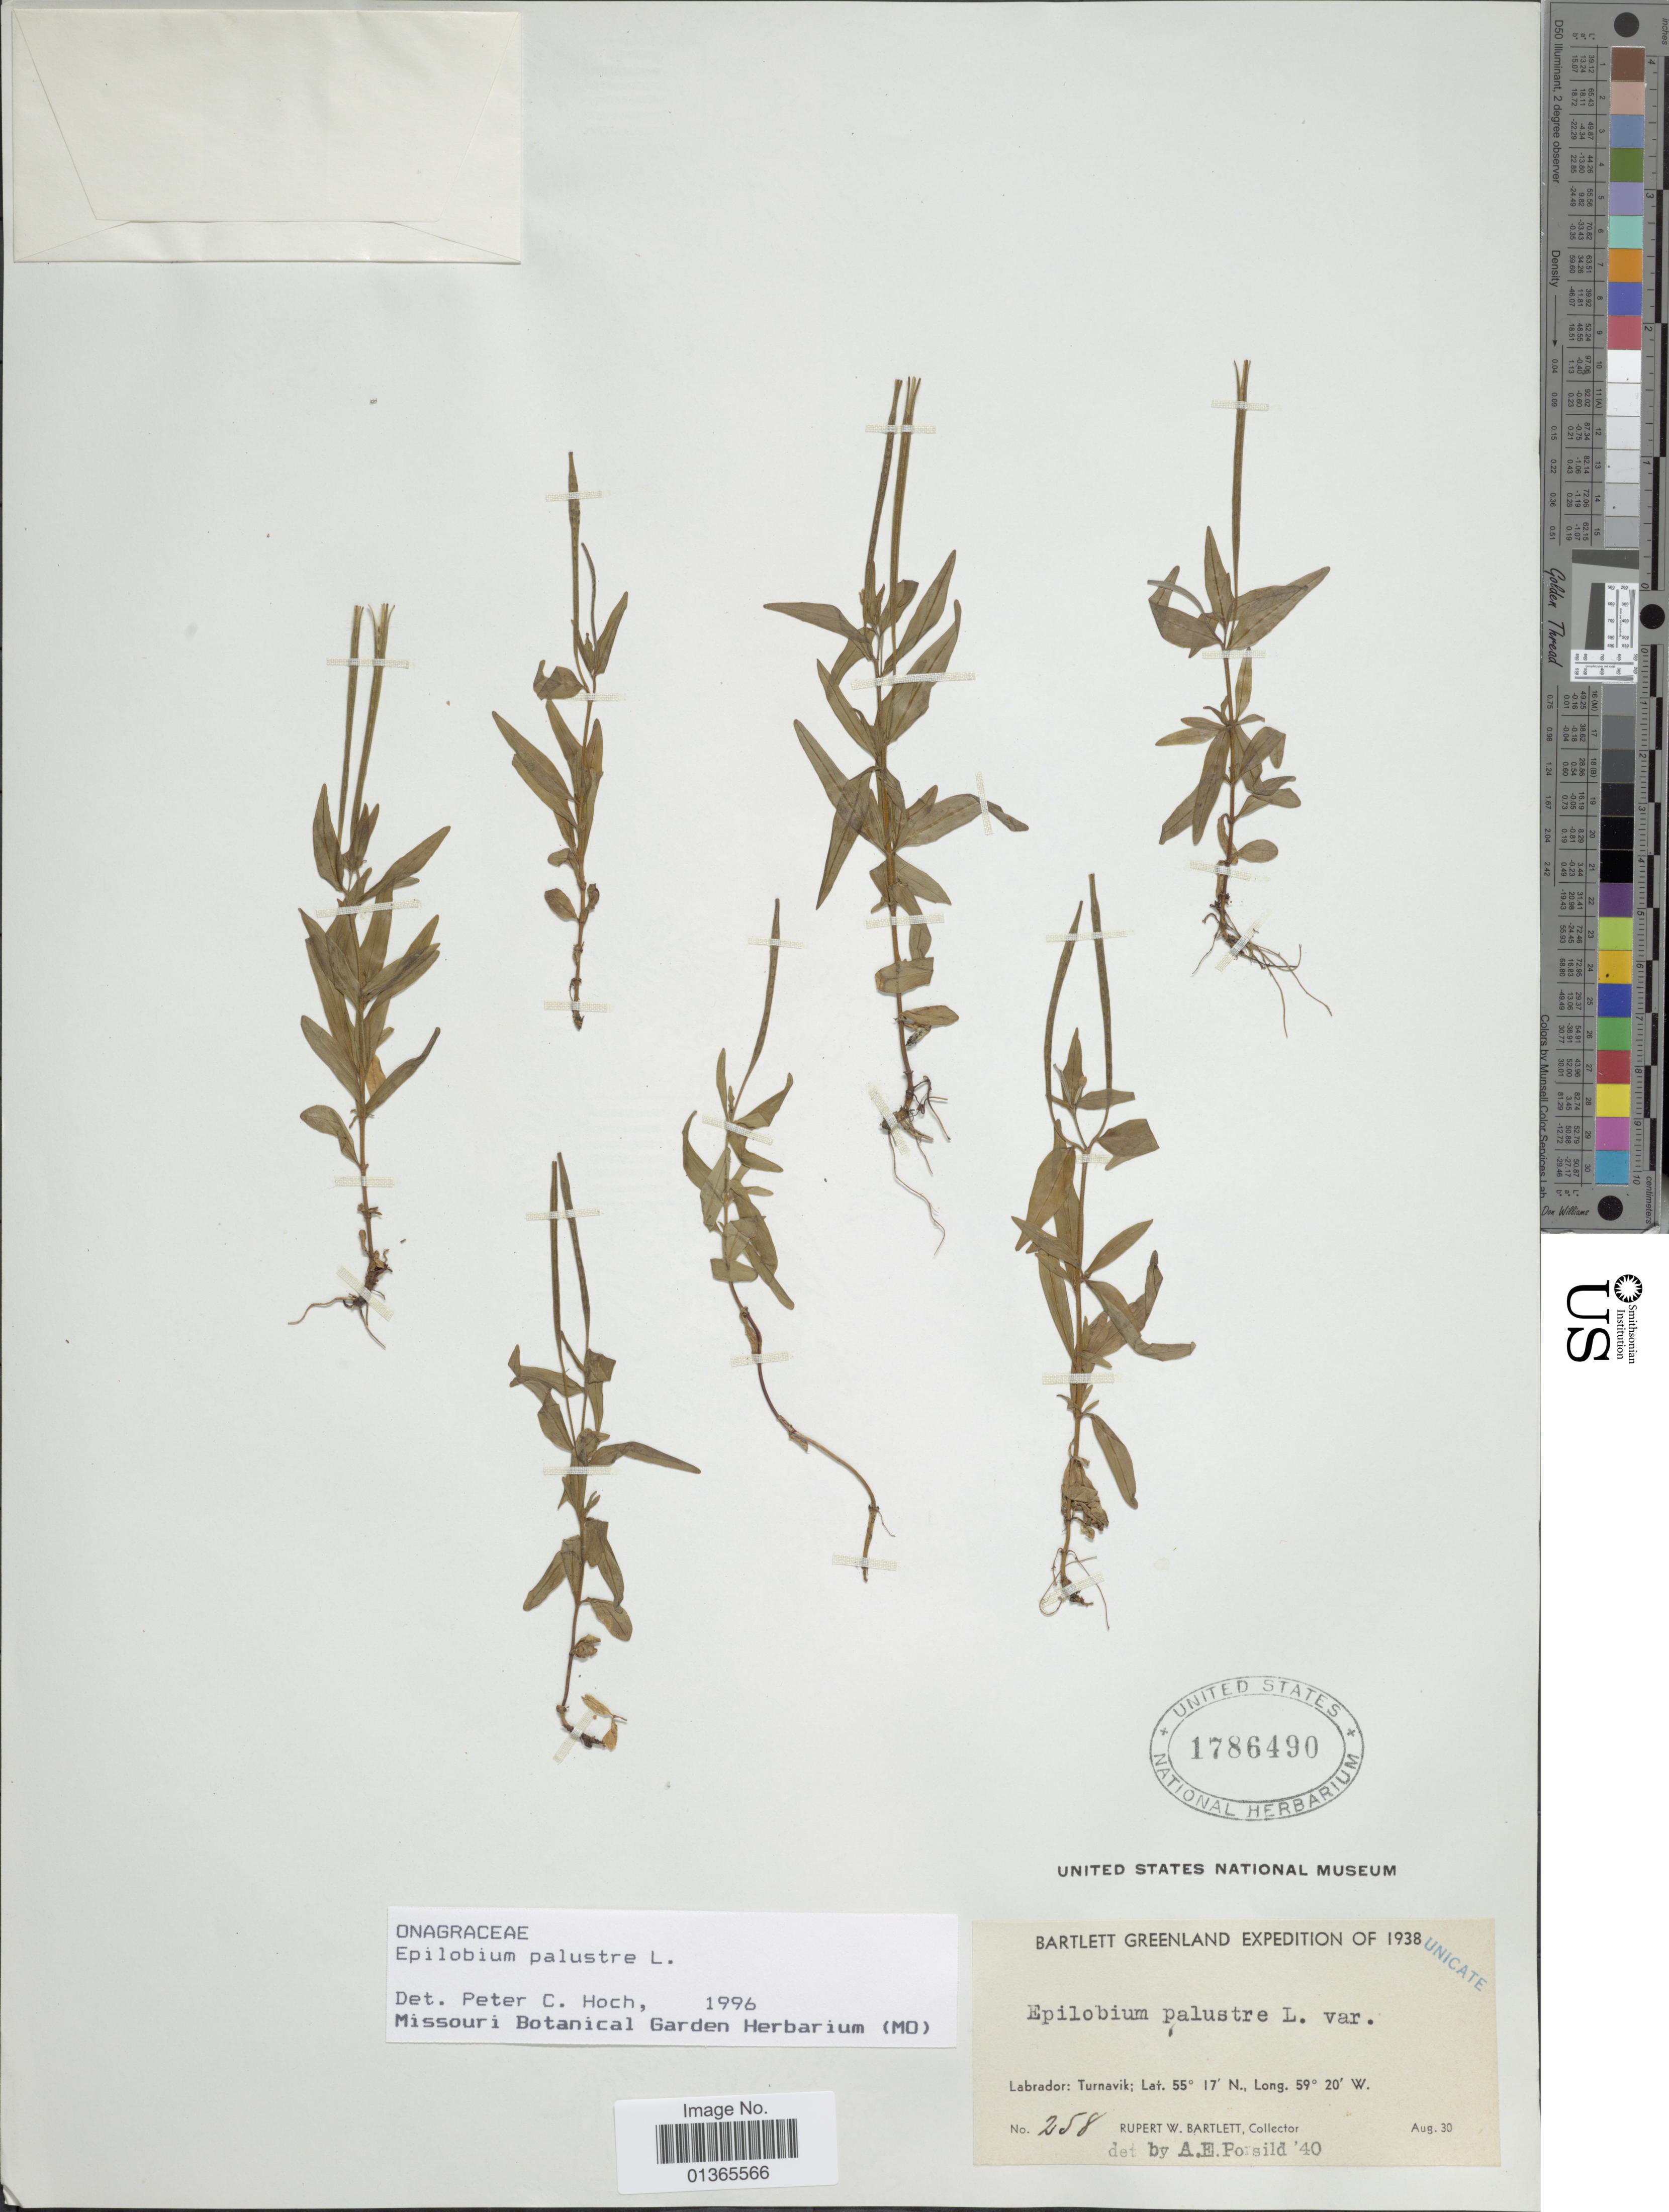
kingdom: Plantae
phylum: Tracheophyta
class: Magnoliopsida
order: Myrtales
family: Onagraceae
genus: Epilobium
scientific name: Epilobium palustre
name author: L.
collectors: R. Bartlett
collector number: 258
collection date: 1938-08-30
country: Canada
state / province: Newfoundland and Labrador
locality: Labrador: Turnavik.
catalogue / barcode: US 1786490